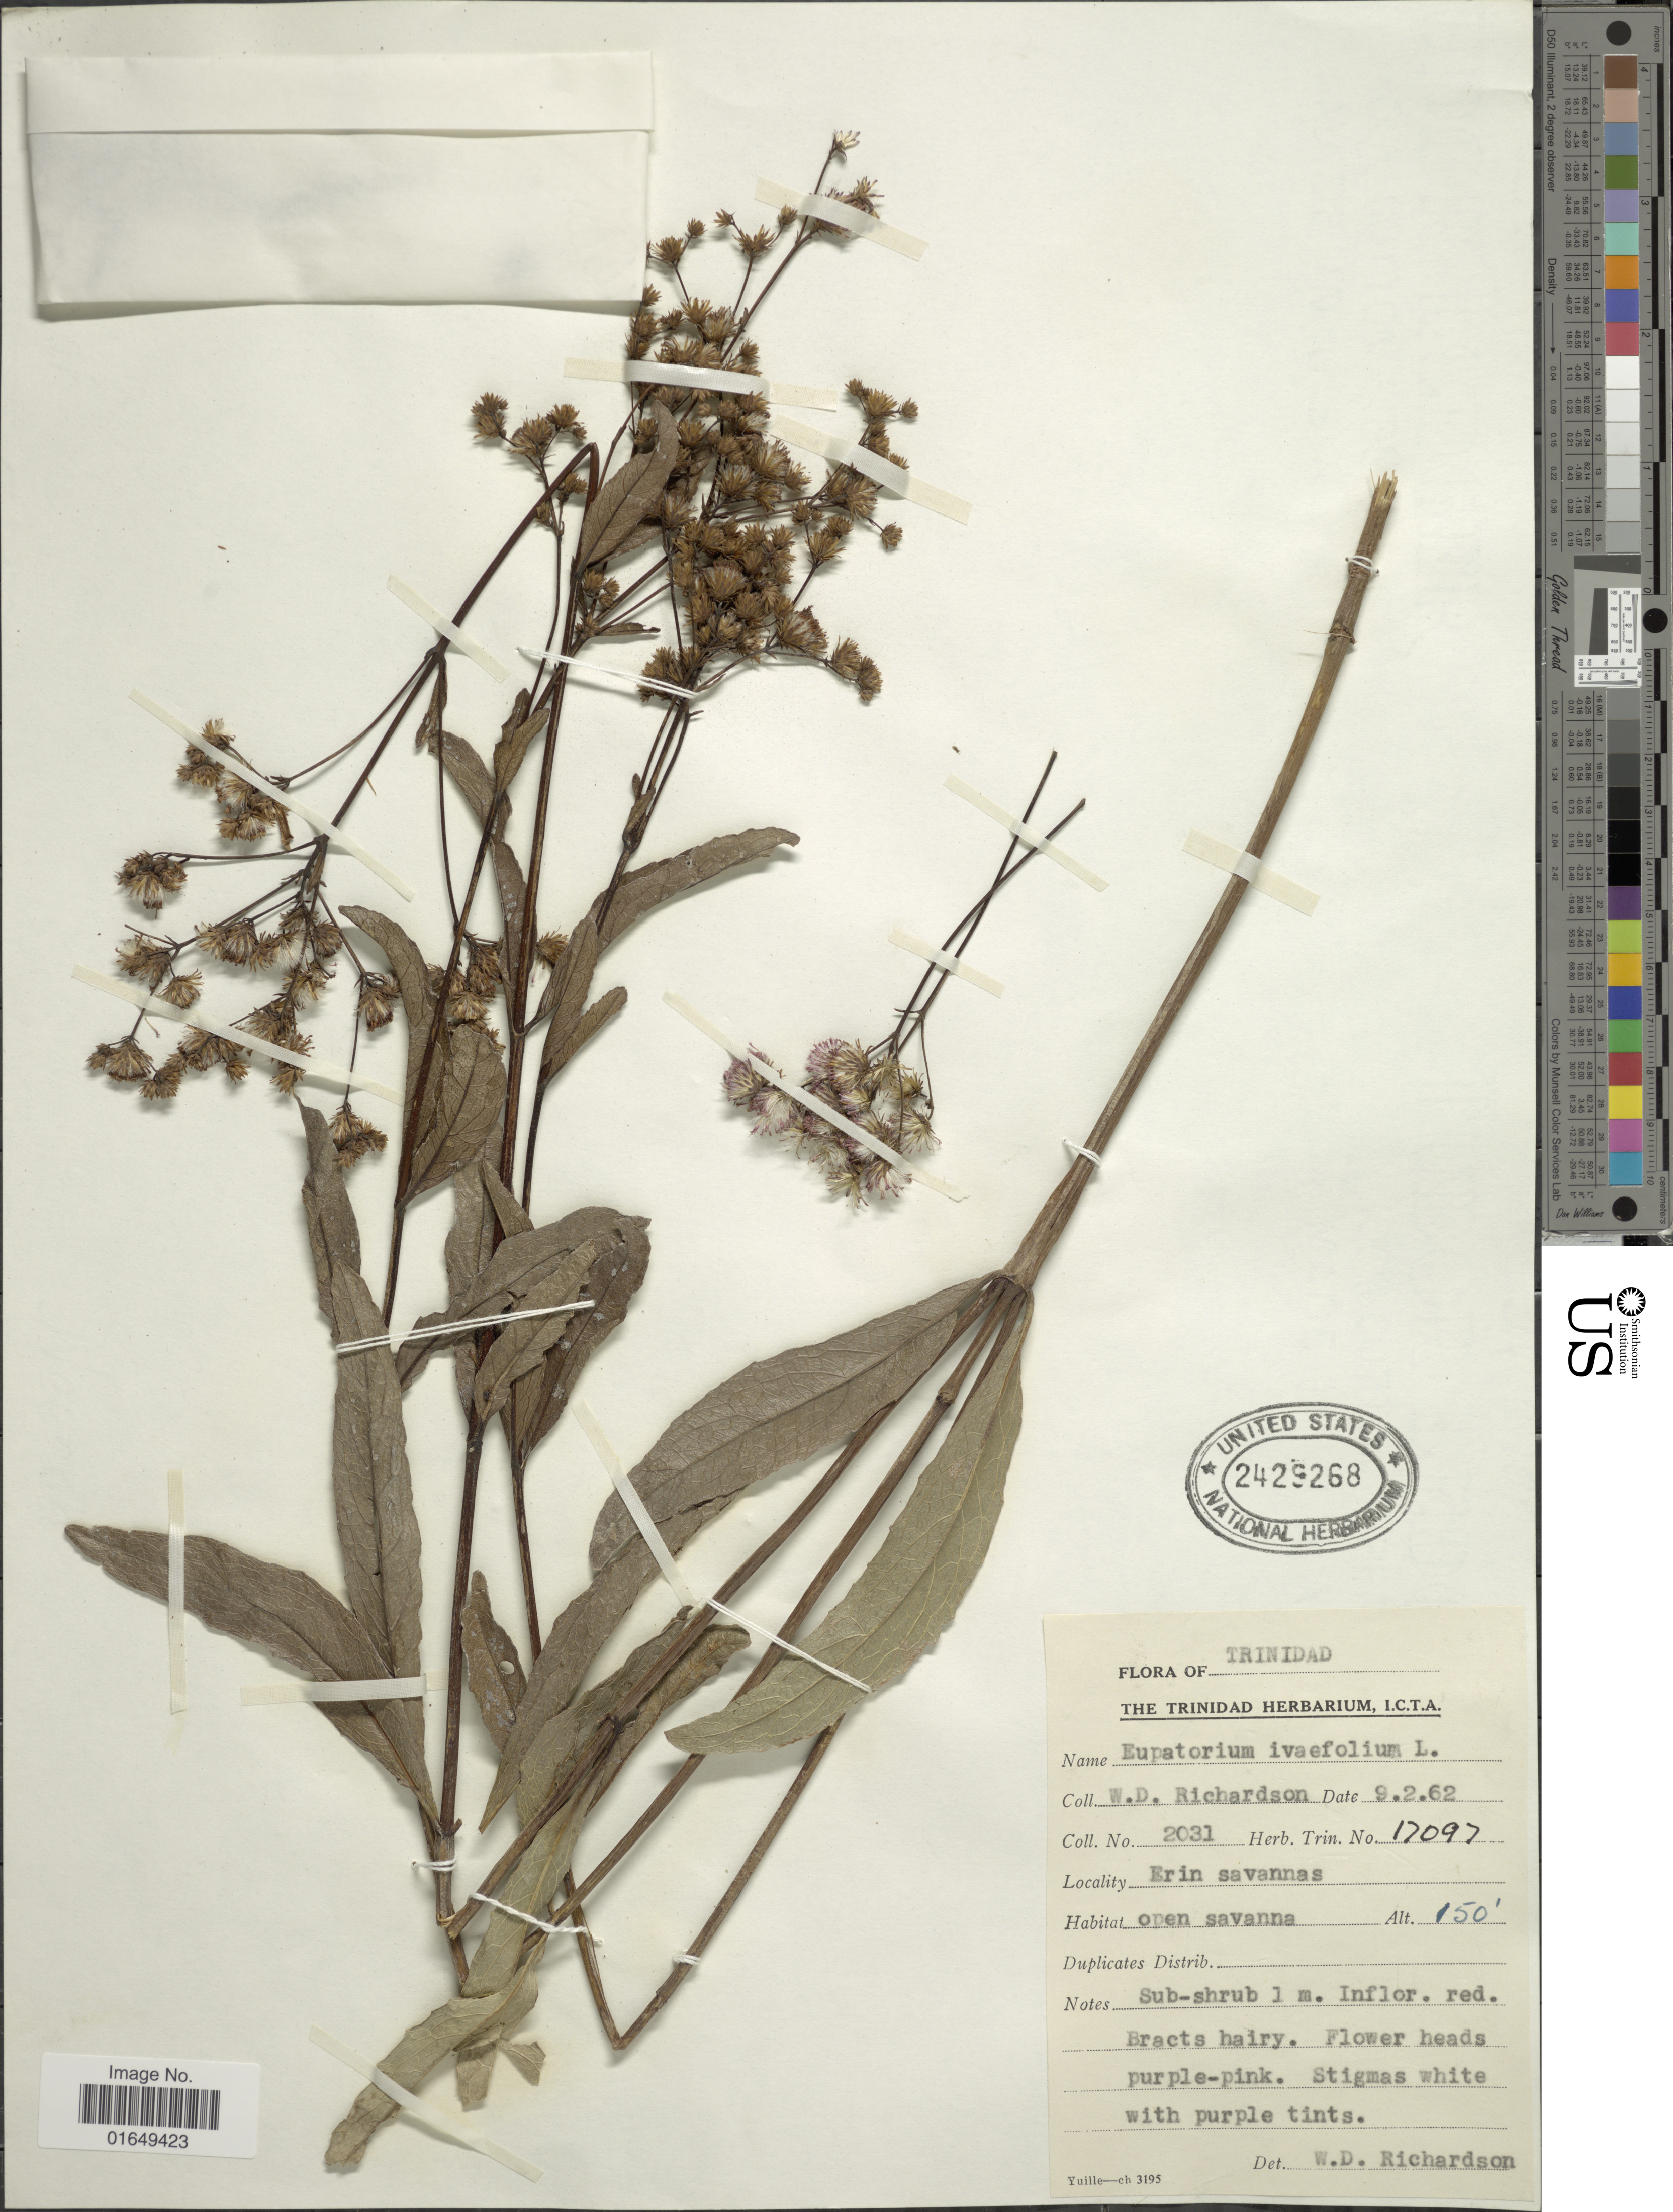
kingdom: Plantae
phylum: Tracheophyta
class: Magnoliopsida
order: Asterales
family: Asteraceae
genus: Ayapana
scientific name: Ayapana amygdalina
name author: (Lam.) R.M. King & H. Rob.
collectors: W. D. Richardson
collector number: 2031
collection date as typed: Transcribed d/m/y: 9/2/62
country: Trinidad and Tobago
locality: Trinidad, erin Savannas, open savanna.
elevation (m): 46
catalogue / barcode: US 2429268